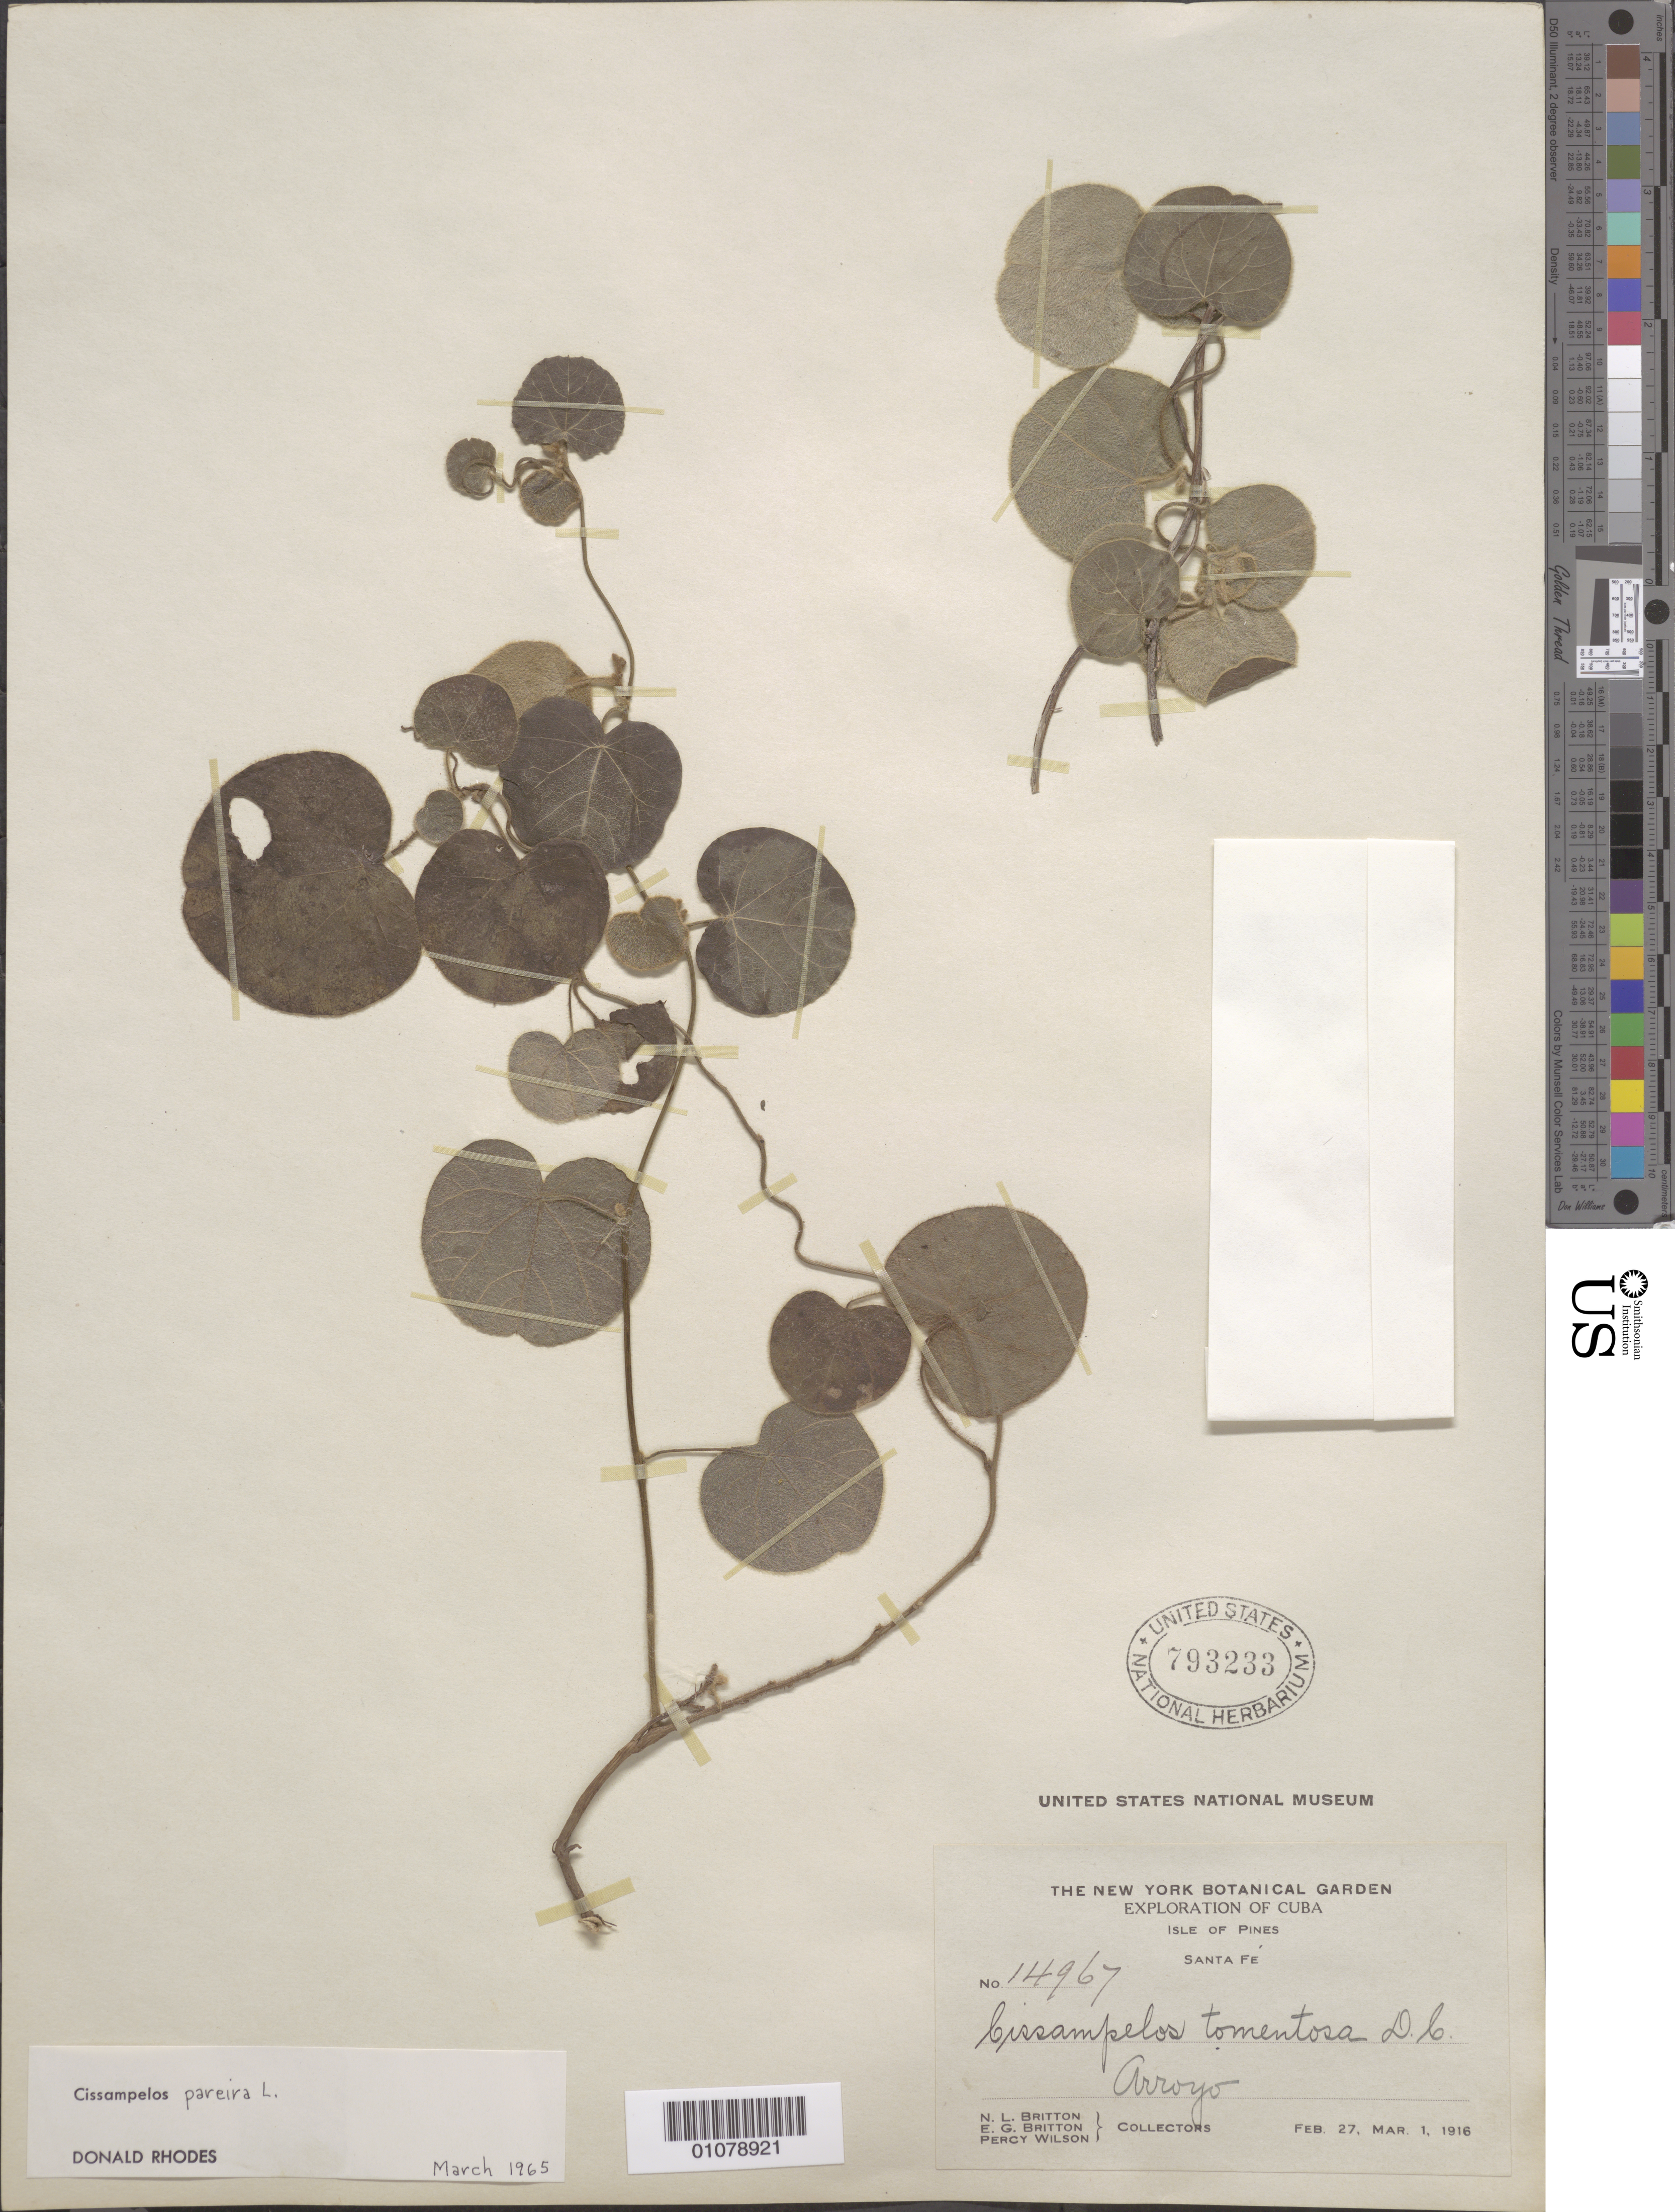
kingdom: Plantae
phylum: Tracheophyta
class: Magnoliopsida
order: Ranunculales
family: Menispermaceae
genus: Cissampelos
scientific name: Cissampelos pareira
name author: L.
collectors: N. Britton, E. G. Britton & P. Wilson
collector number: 14967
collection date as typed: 27 Feb 1916 to 01 Mar 1916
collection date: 1916-02-27/1916-03-01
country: Cuba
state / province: Isla de La Juventud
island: Isla de la Juventud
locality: Isle of Pines Santa Fe Arroyo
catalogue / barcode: US 793233